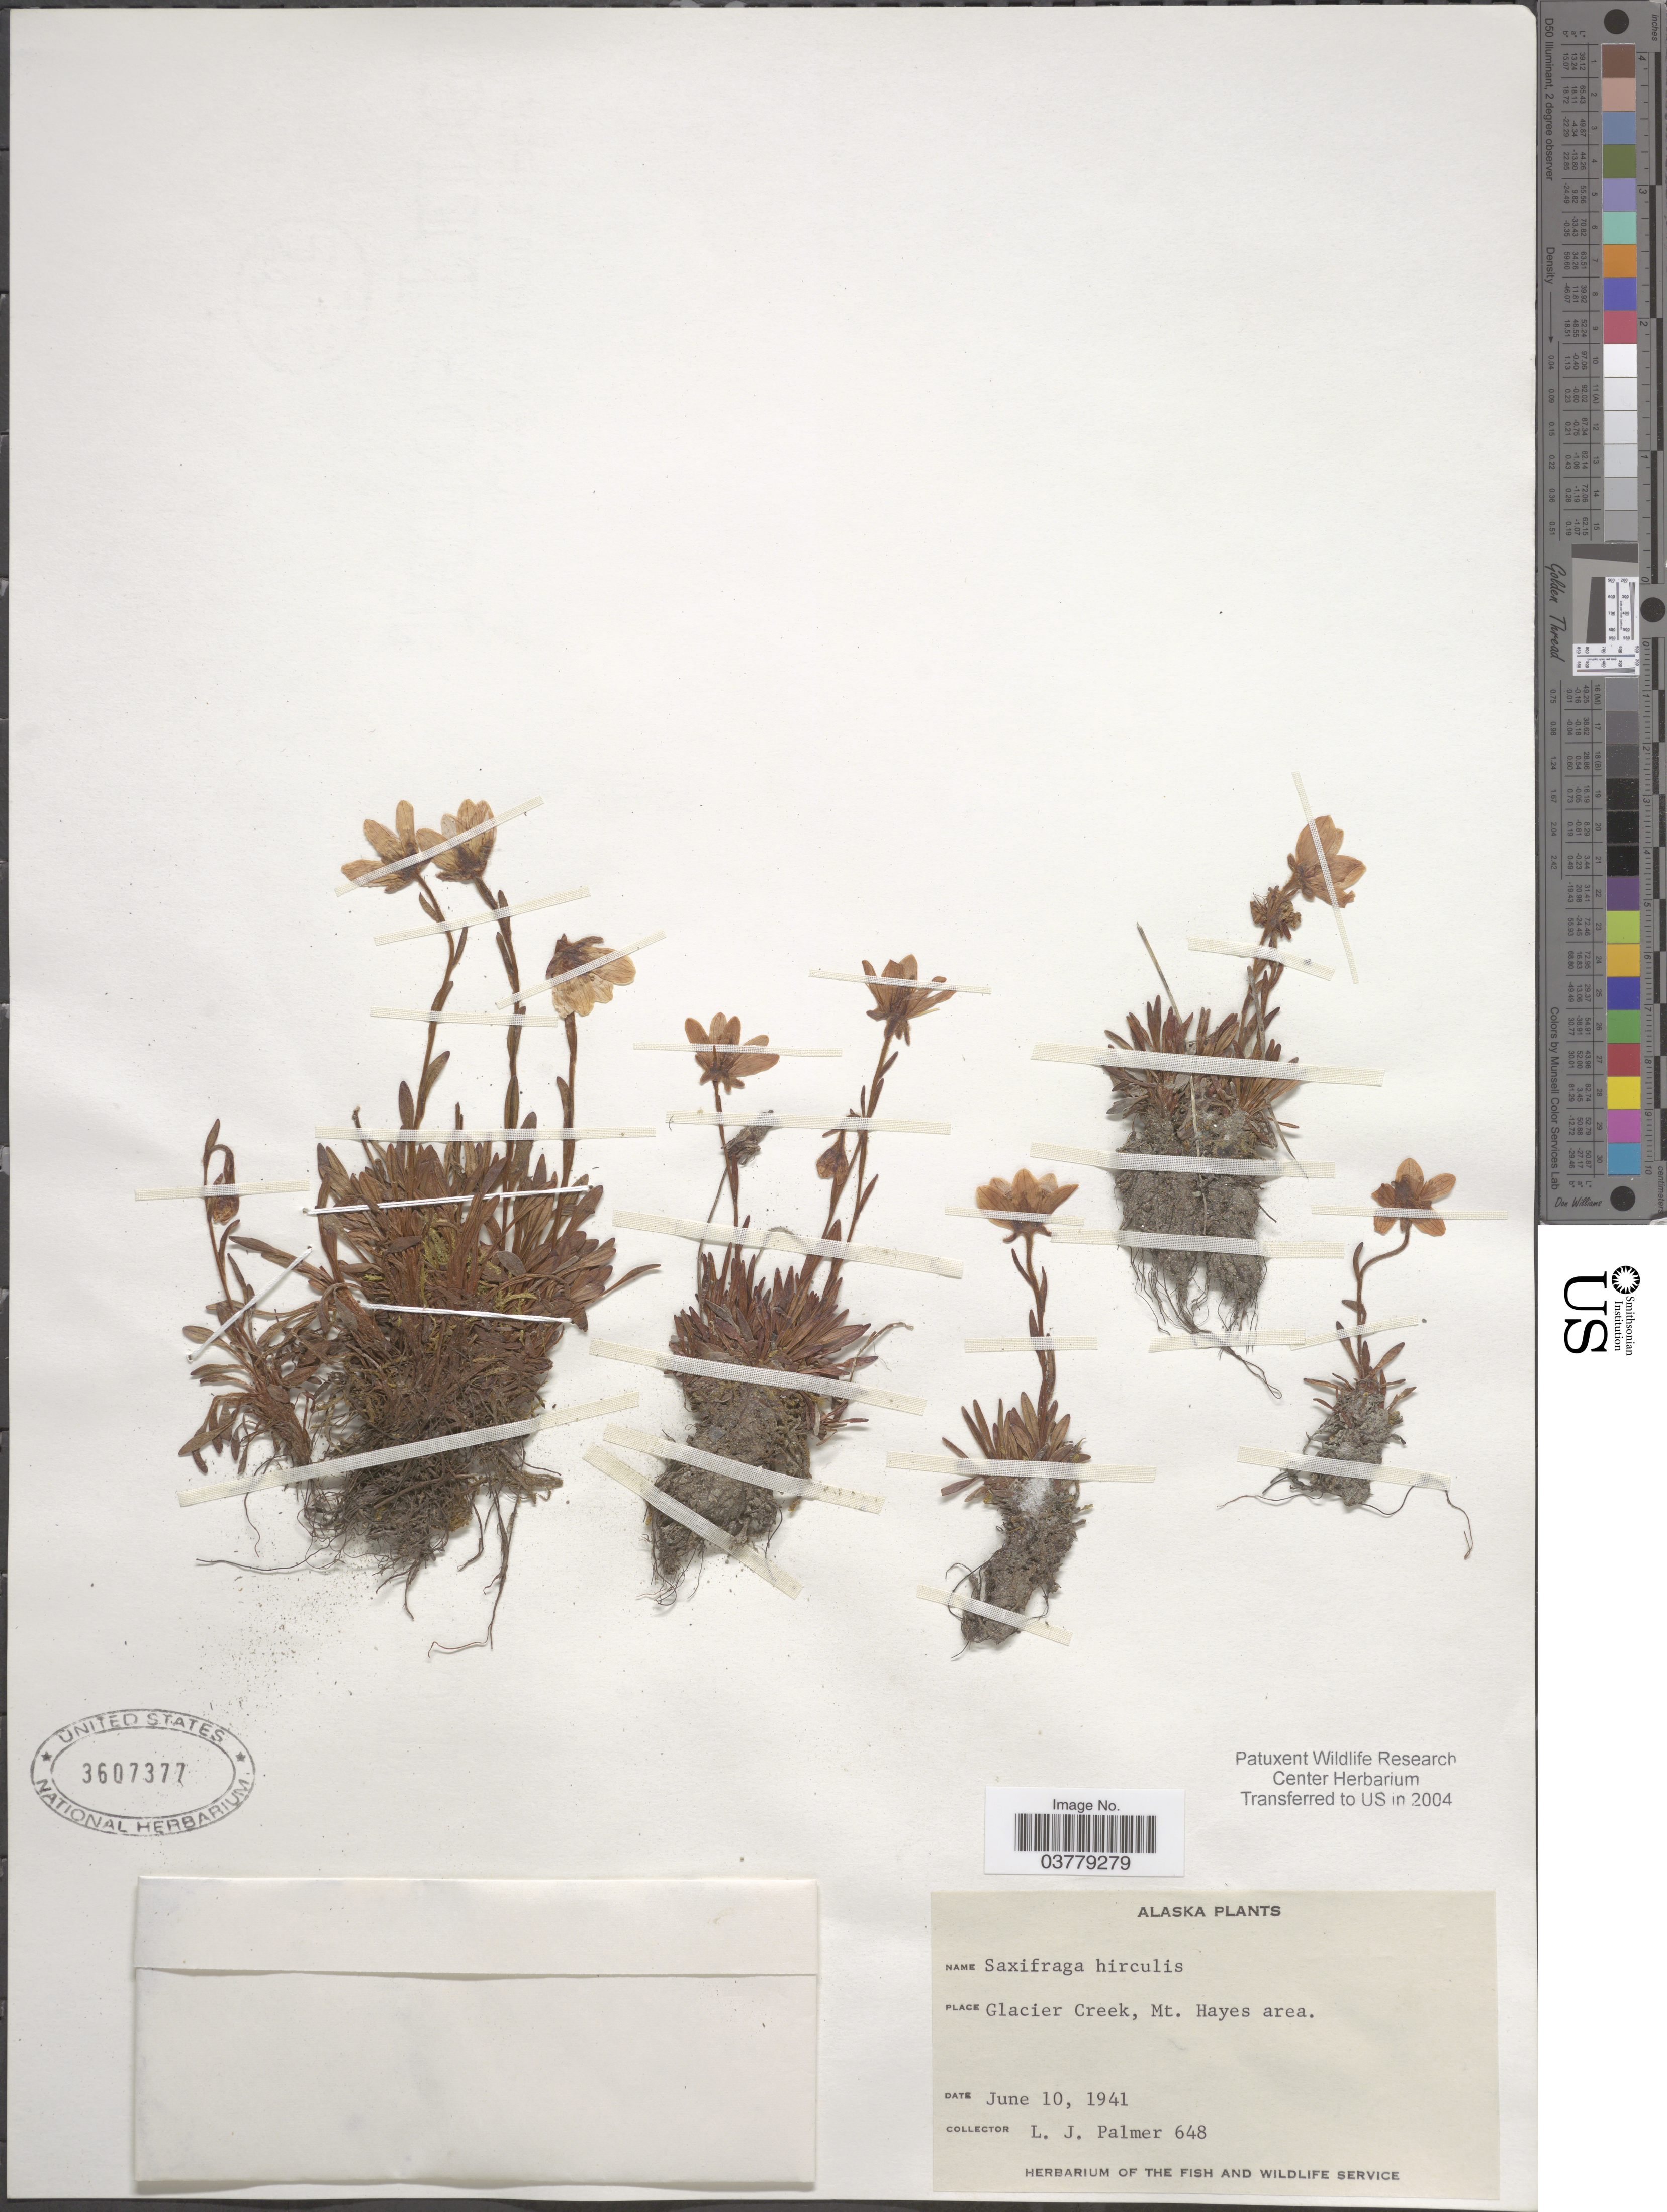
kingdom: Plantae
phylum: Tracheophyta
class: Magnoliopsida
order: Saxifragales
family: Saxifragaceae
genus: Saxifraga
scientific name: Saxifraga hirculus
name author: L.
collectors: L. J. Palmer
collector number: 648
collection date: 1941-06-10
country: United States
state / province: Alaska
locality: Glacier Creek, Mt. Hayes area.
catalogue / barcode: US 3607377